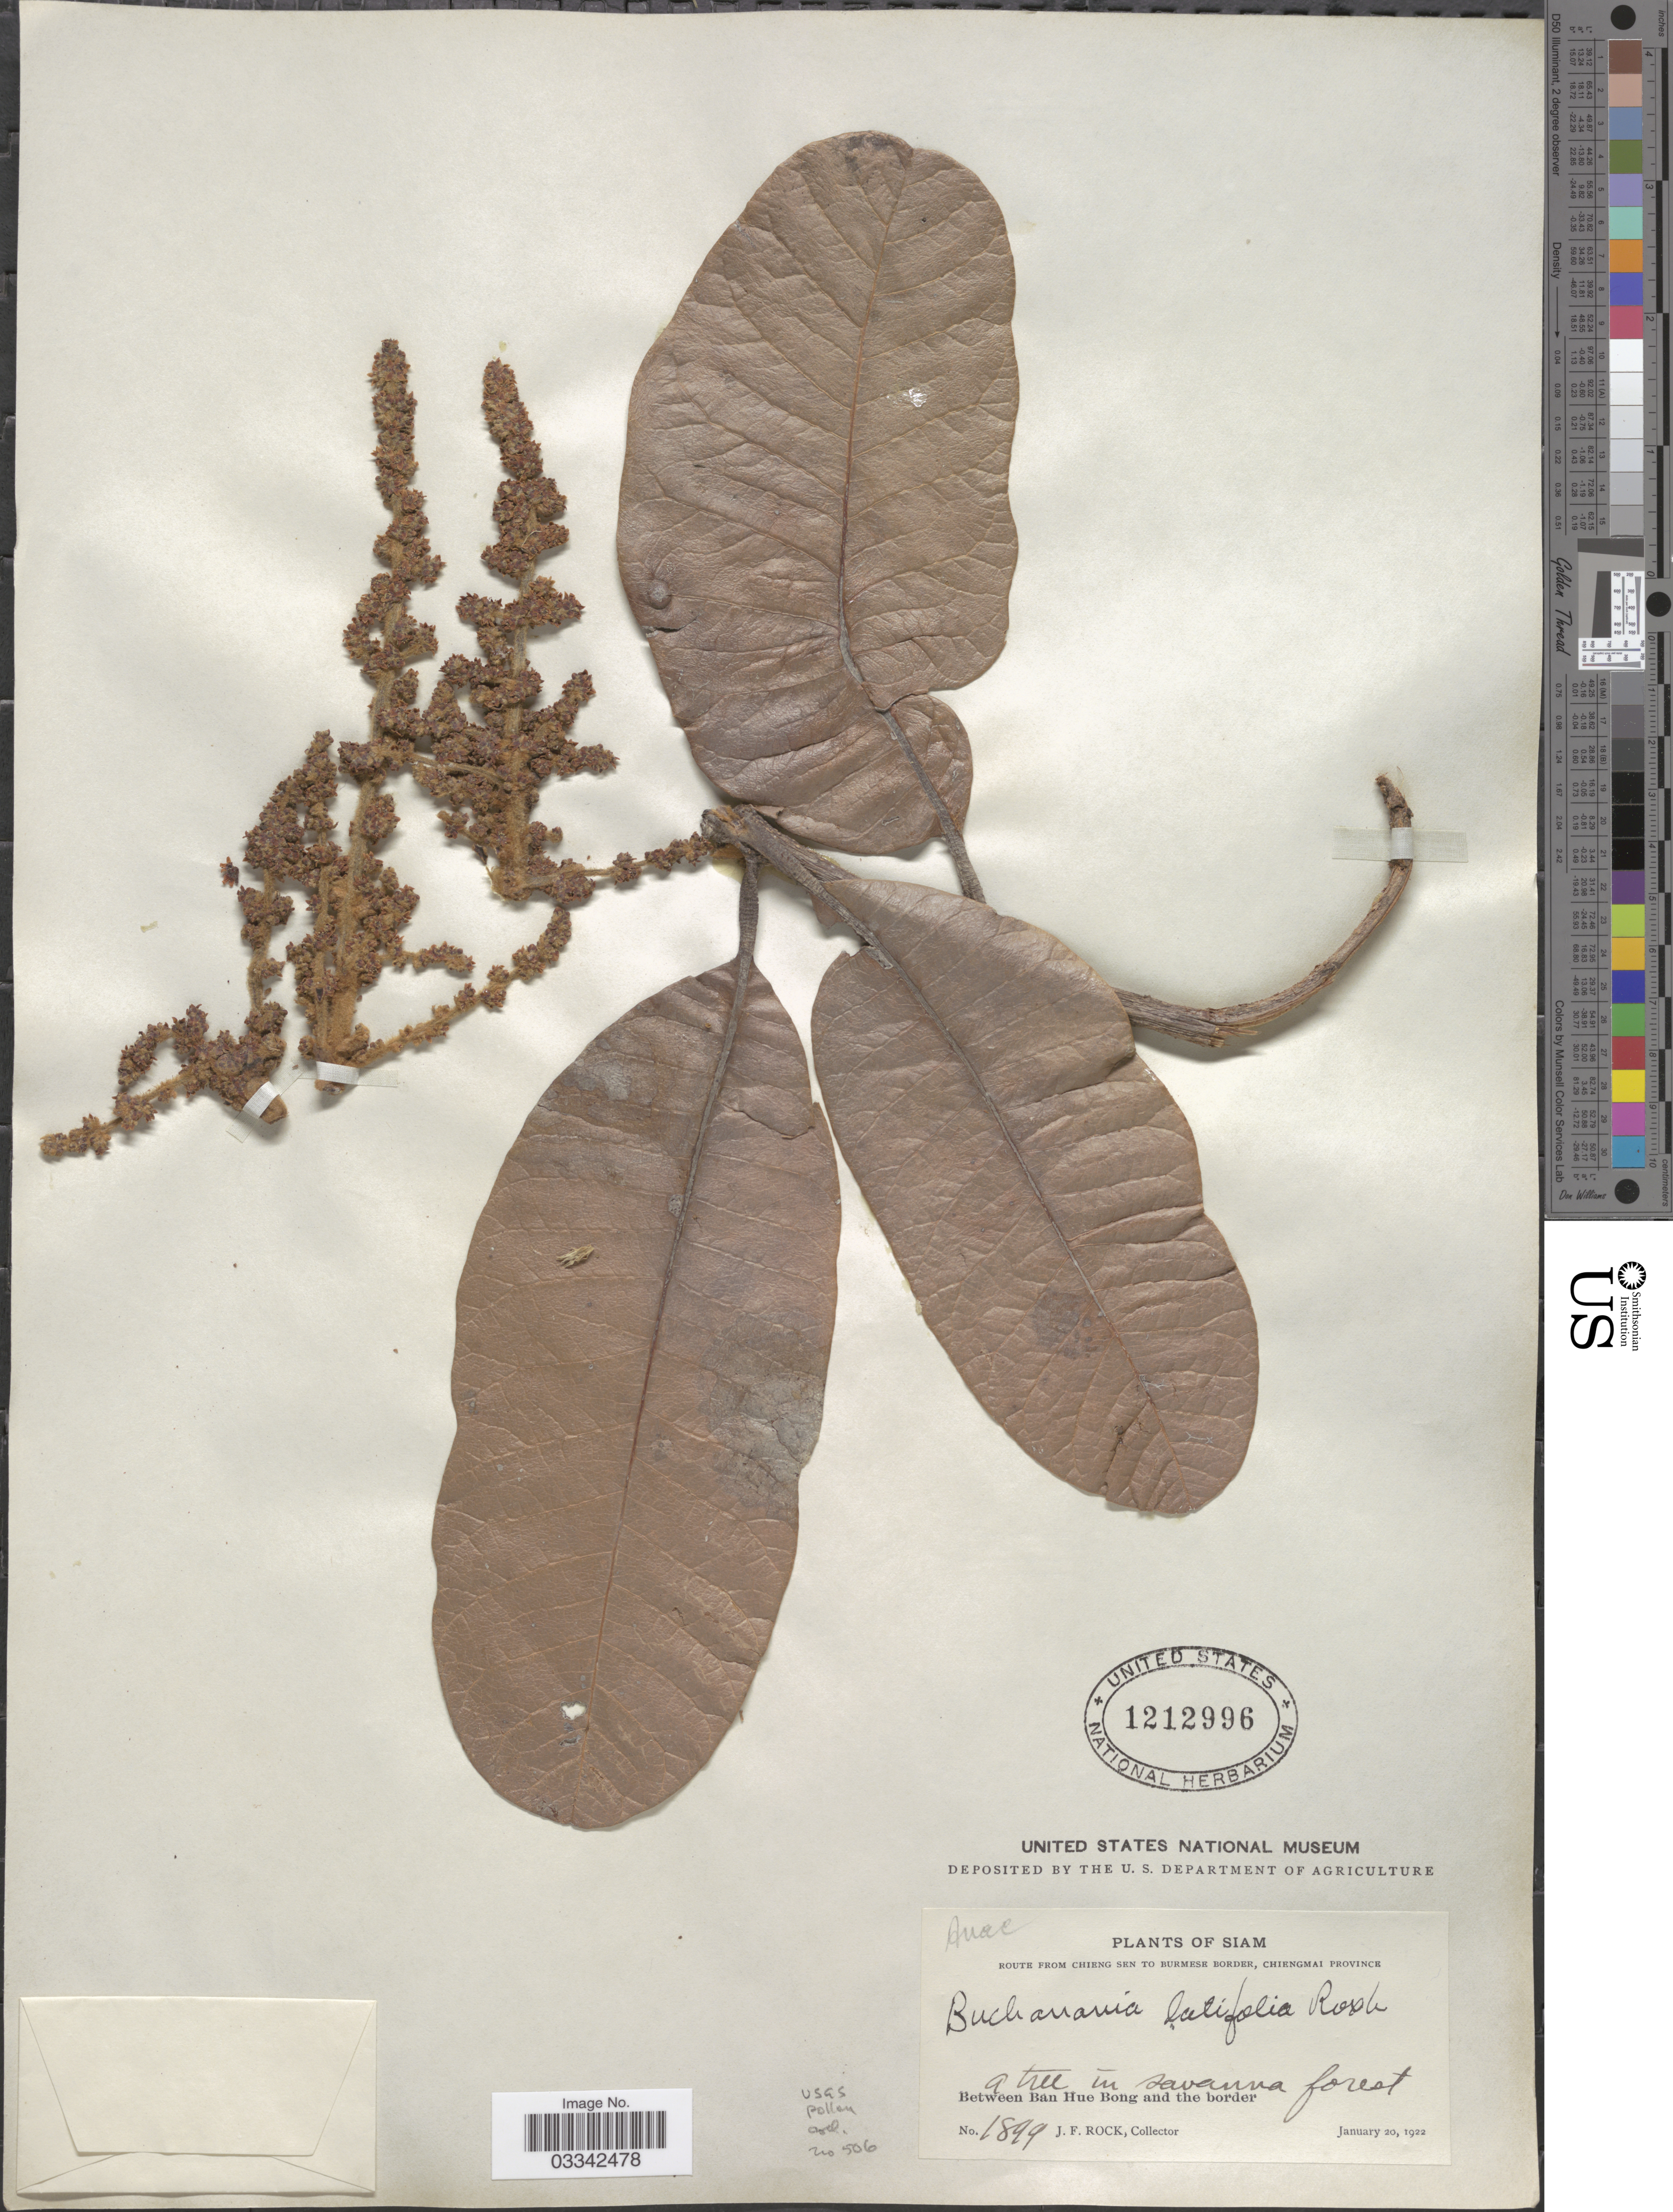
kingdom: Plantae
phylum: Tracheophyta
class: Magnoliopsida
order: Sapindales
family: Anacardiaceae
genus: Buchanania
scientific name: Buchanania latifolia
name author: Roxb.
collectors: J. Rock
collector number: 1899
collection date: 1922-01-20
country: Thailand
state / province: Chiang Mai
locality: Siam. Route from Chieng Sen to Burmese Border, Chiengmai Province. Between Ban Hue Bong and the border.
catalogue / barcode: US 1212996